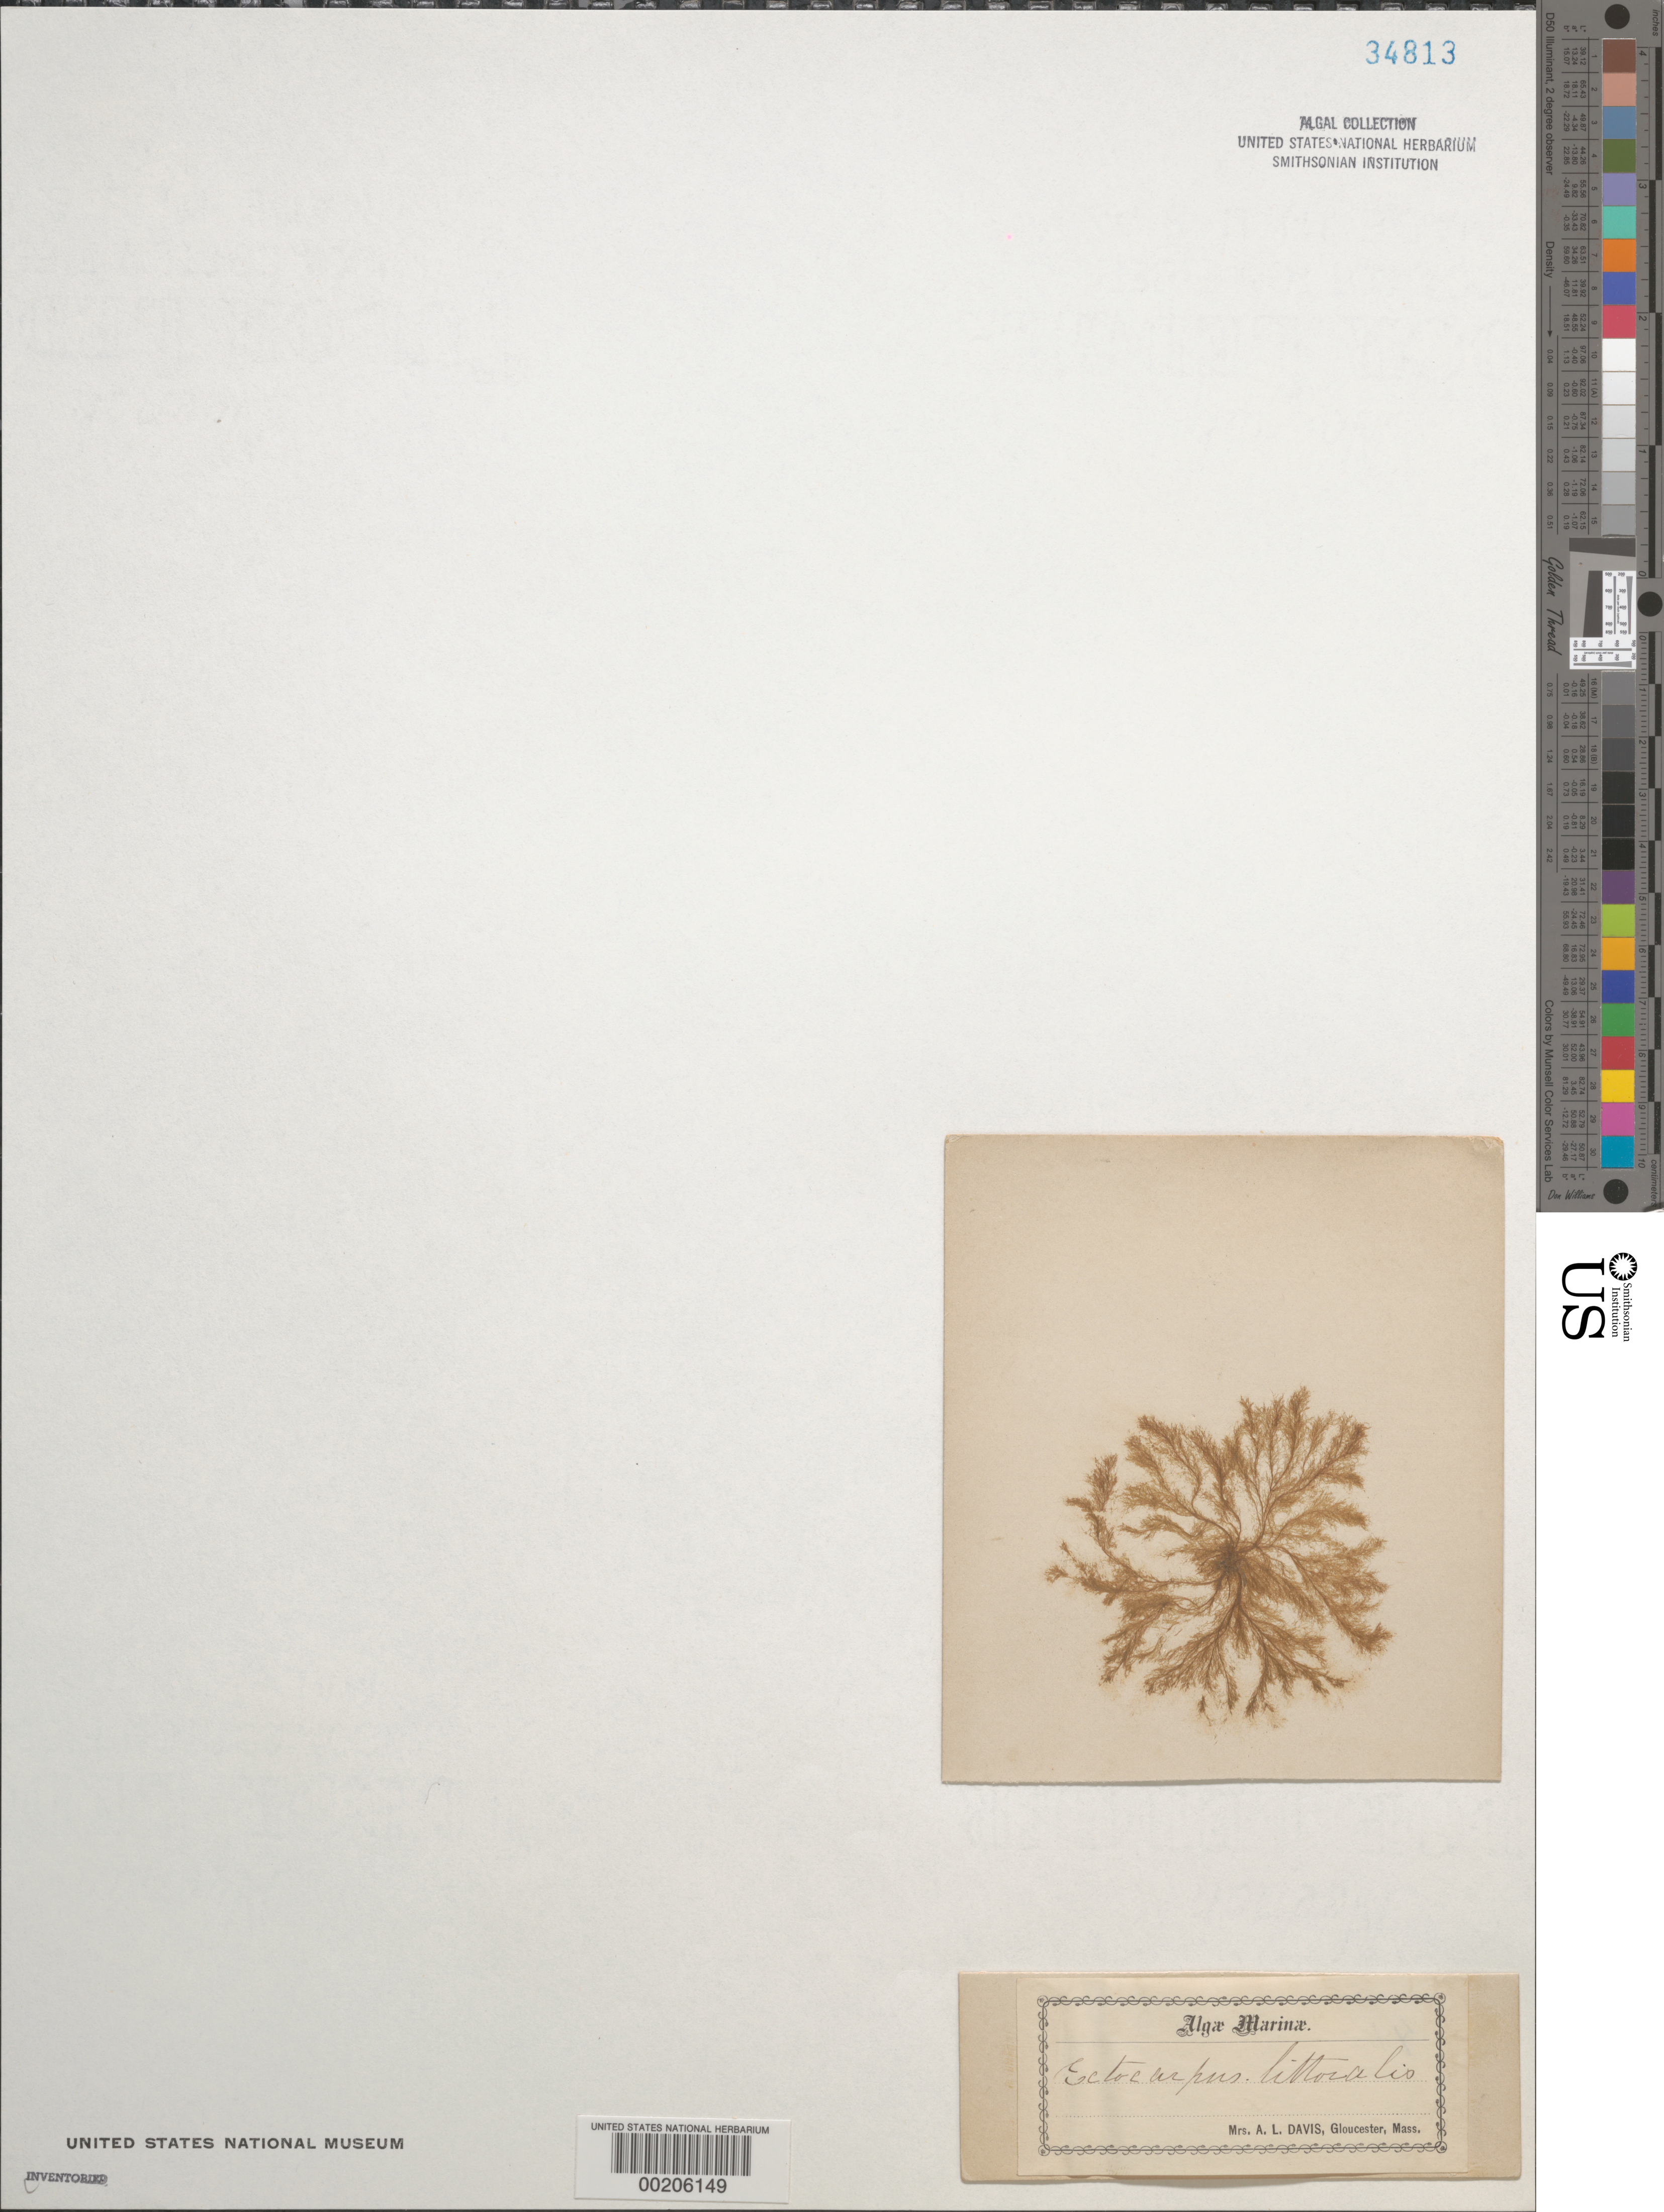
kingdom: Chromista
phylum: Ochrophyta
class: Phaeophyceae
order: Ectocarpales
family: Acinetosporaceae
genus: Pylaiella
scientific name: Pylaiella littoralis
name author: (L.) Kjellman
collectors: A. Davis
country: United States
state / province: Massachusetts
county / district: Essex County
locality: Gloucester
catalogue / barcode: US 34813